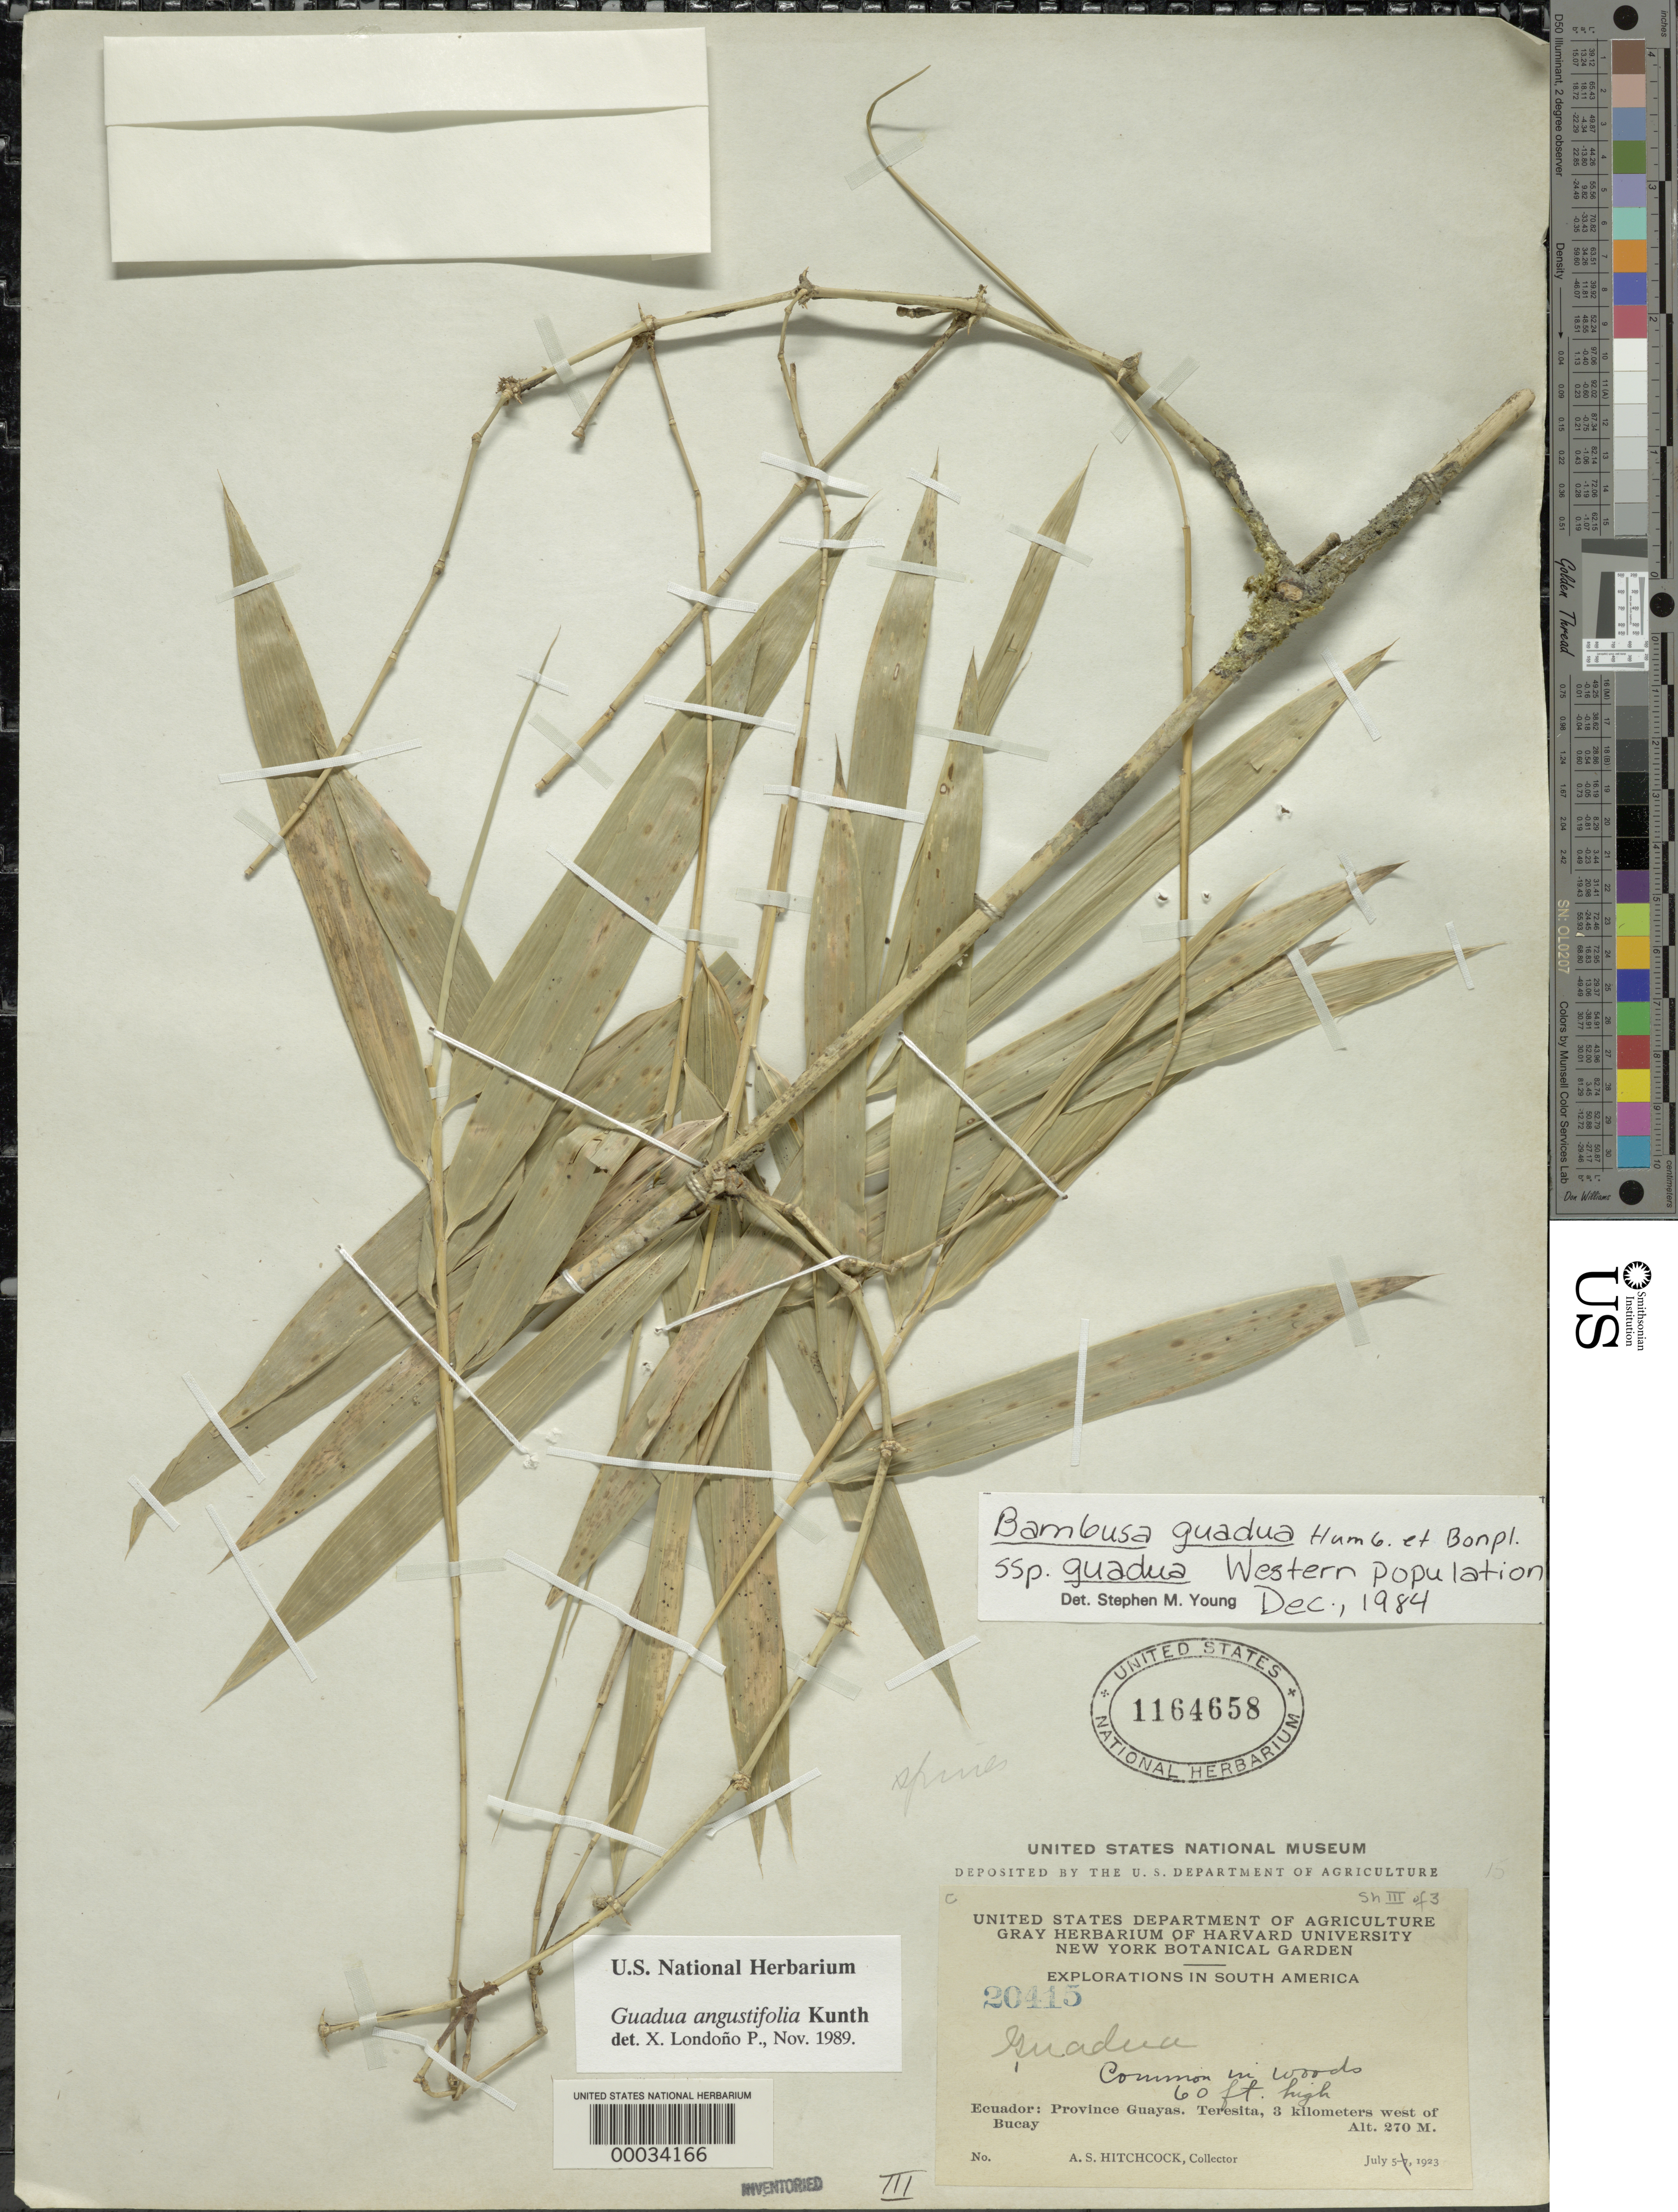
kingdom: Plantae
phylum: Tracheophyta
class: Liliopsida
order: Poales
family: Poaceae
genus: Guadua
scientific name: Guadua angustifolia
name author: Kunth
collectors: A. S. Hitchcock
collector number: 20415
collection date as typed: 05 Jul 1923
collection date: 1923-07-05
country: Ecuador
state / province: Guayas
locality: Teresita, W of Bucay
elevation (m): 270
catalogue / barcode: US 1164658